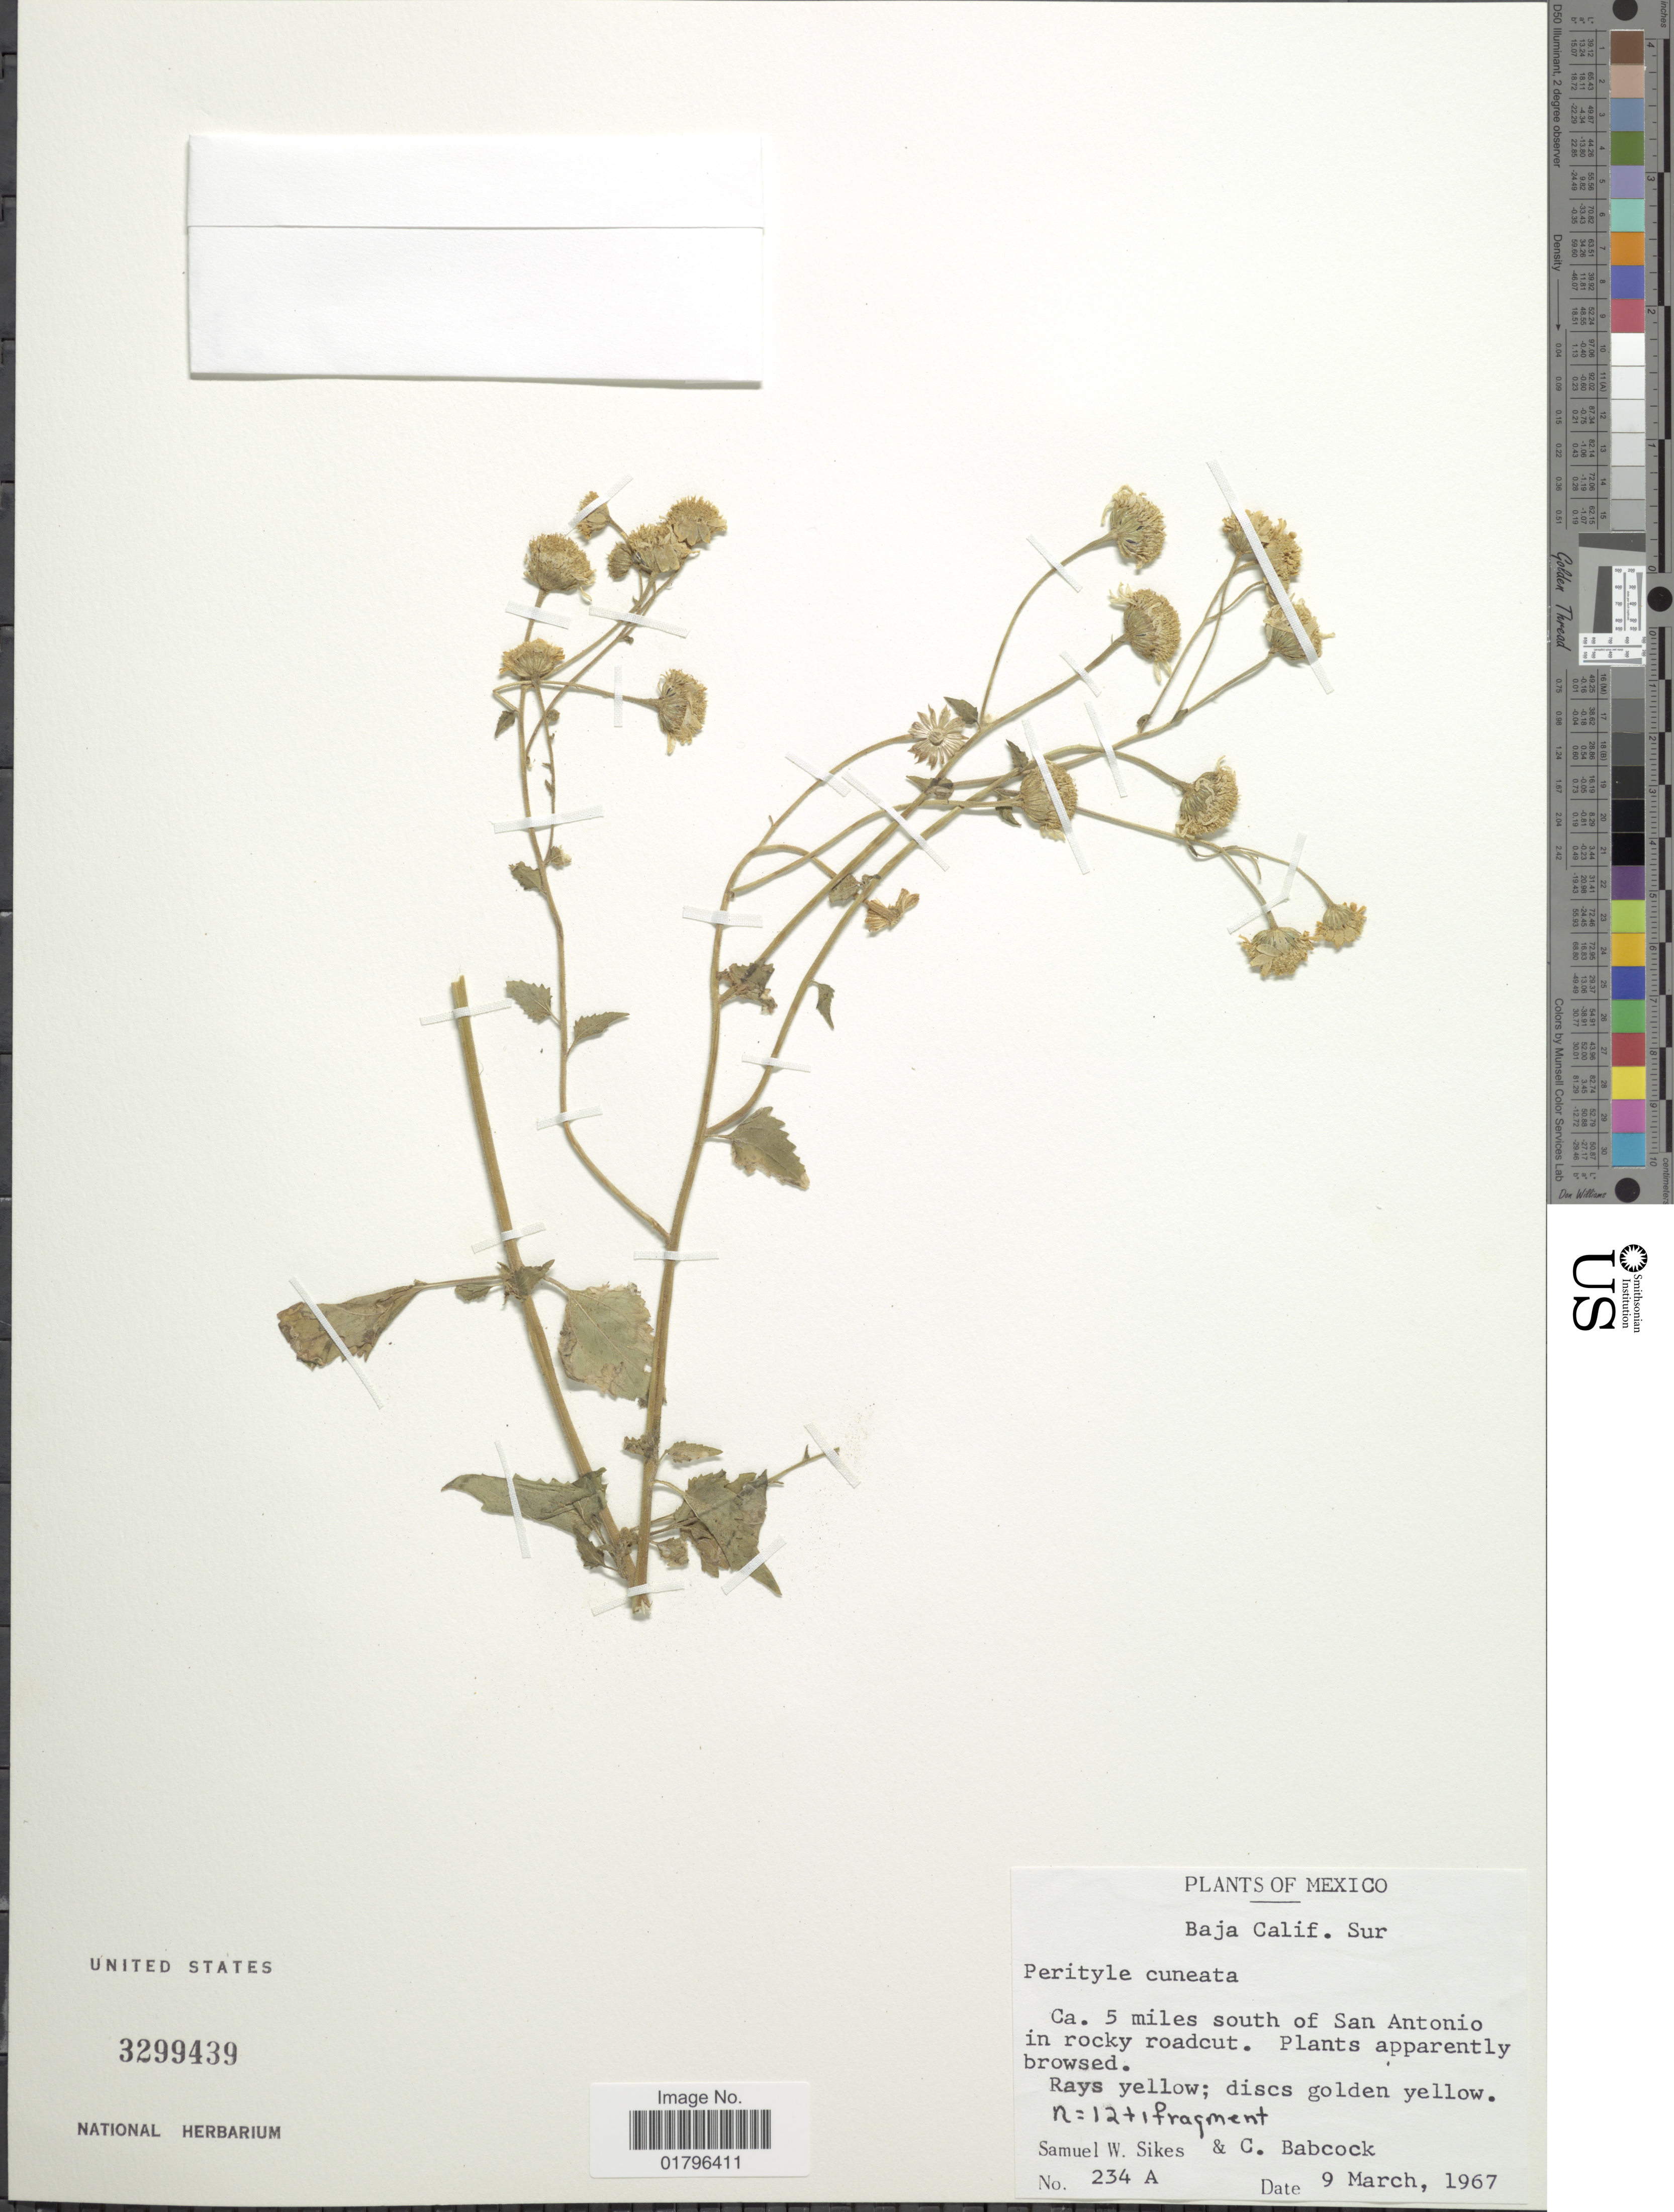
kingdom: Plantae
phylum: Tracheophyta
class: Magnoliopsida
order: Asterales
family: Asteraceae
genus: Perityle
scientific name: Perityle cuneata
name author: Brandegee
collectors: S. Sikes & C. Babcock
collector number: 234A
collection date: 1967-03-09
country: Mexico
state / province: Baja California Sur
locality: Baja Calif. Sur, ca 5 miles south of San Antonio in rocky roadcut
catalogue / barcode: US 3299439